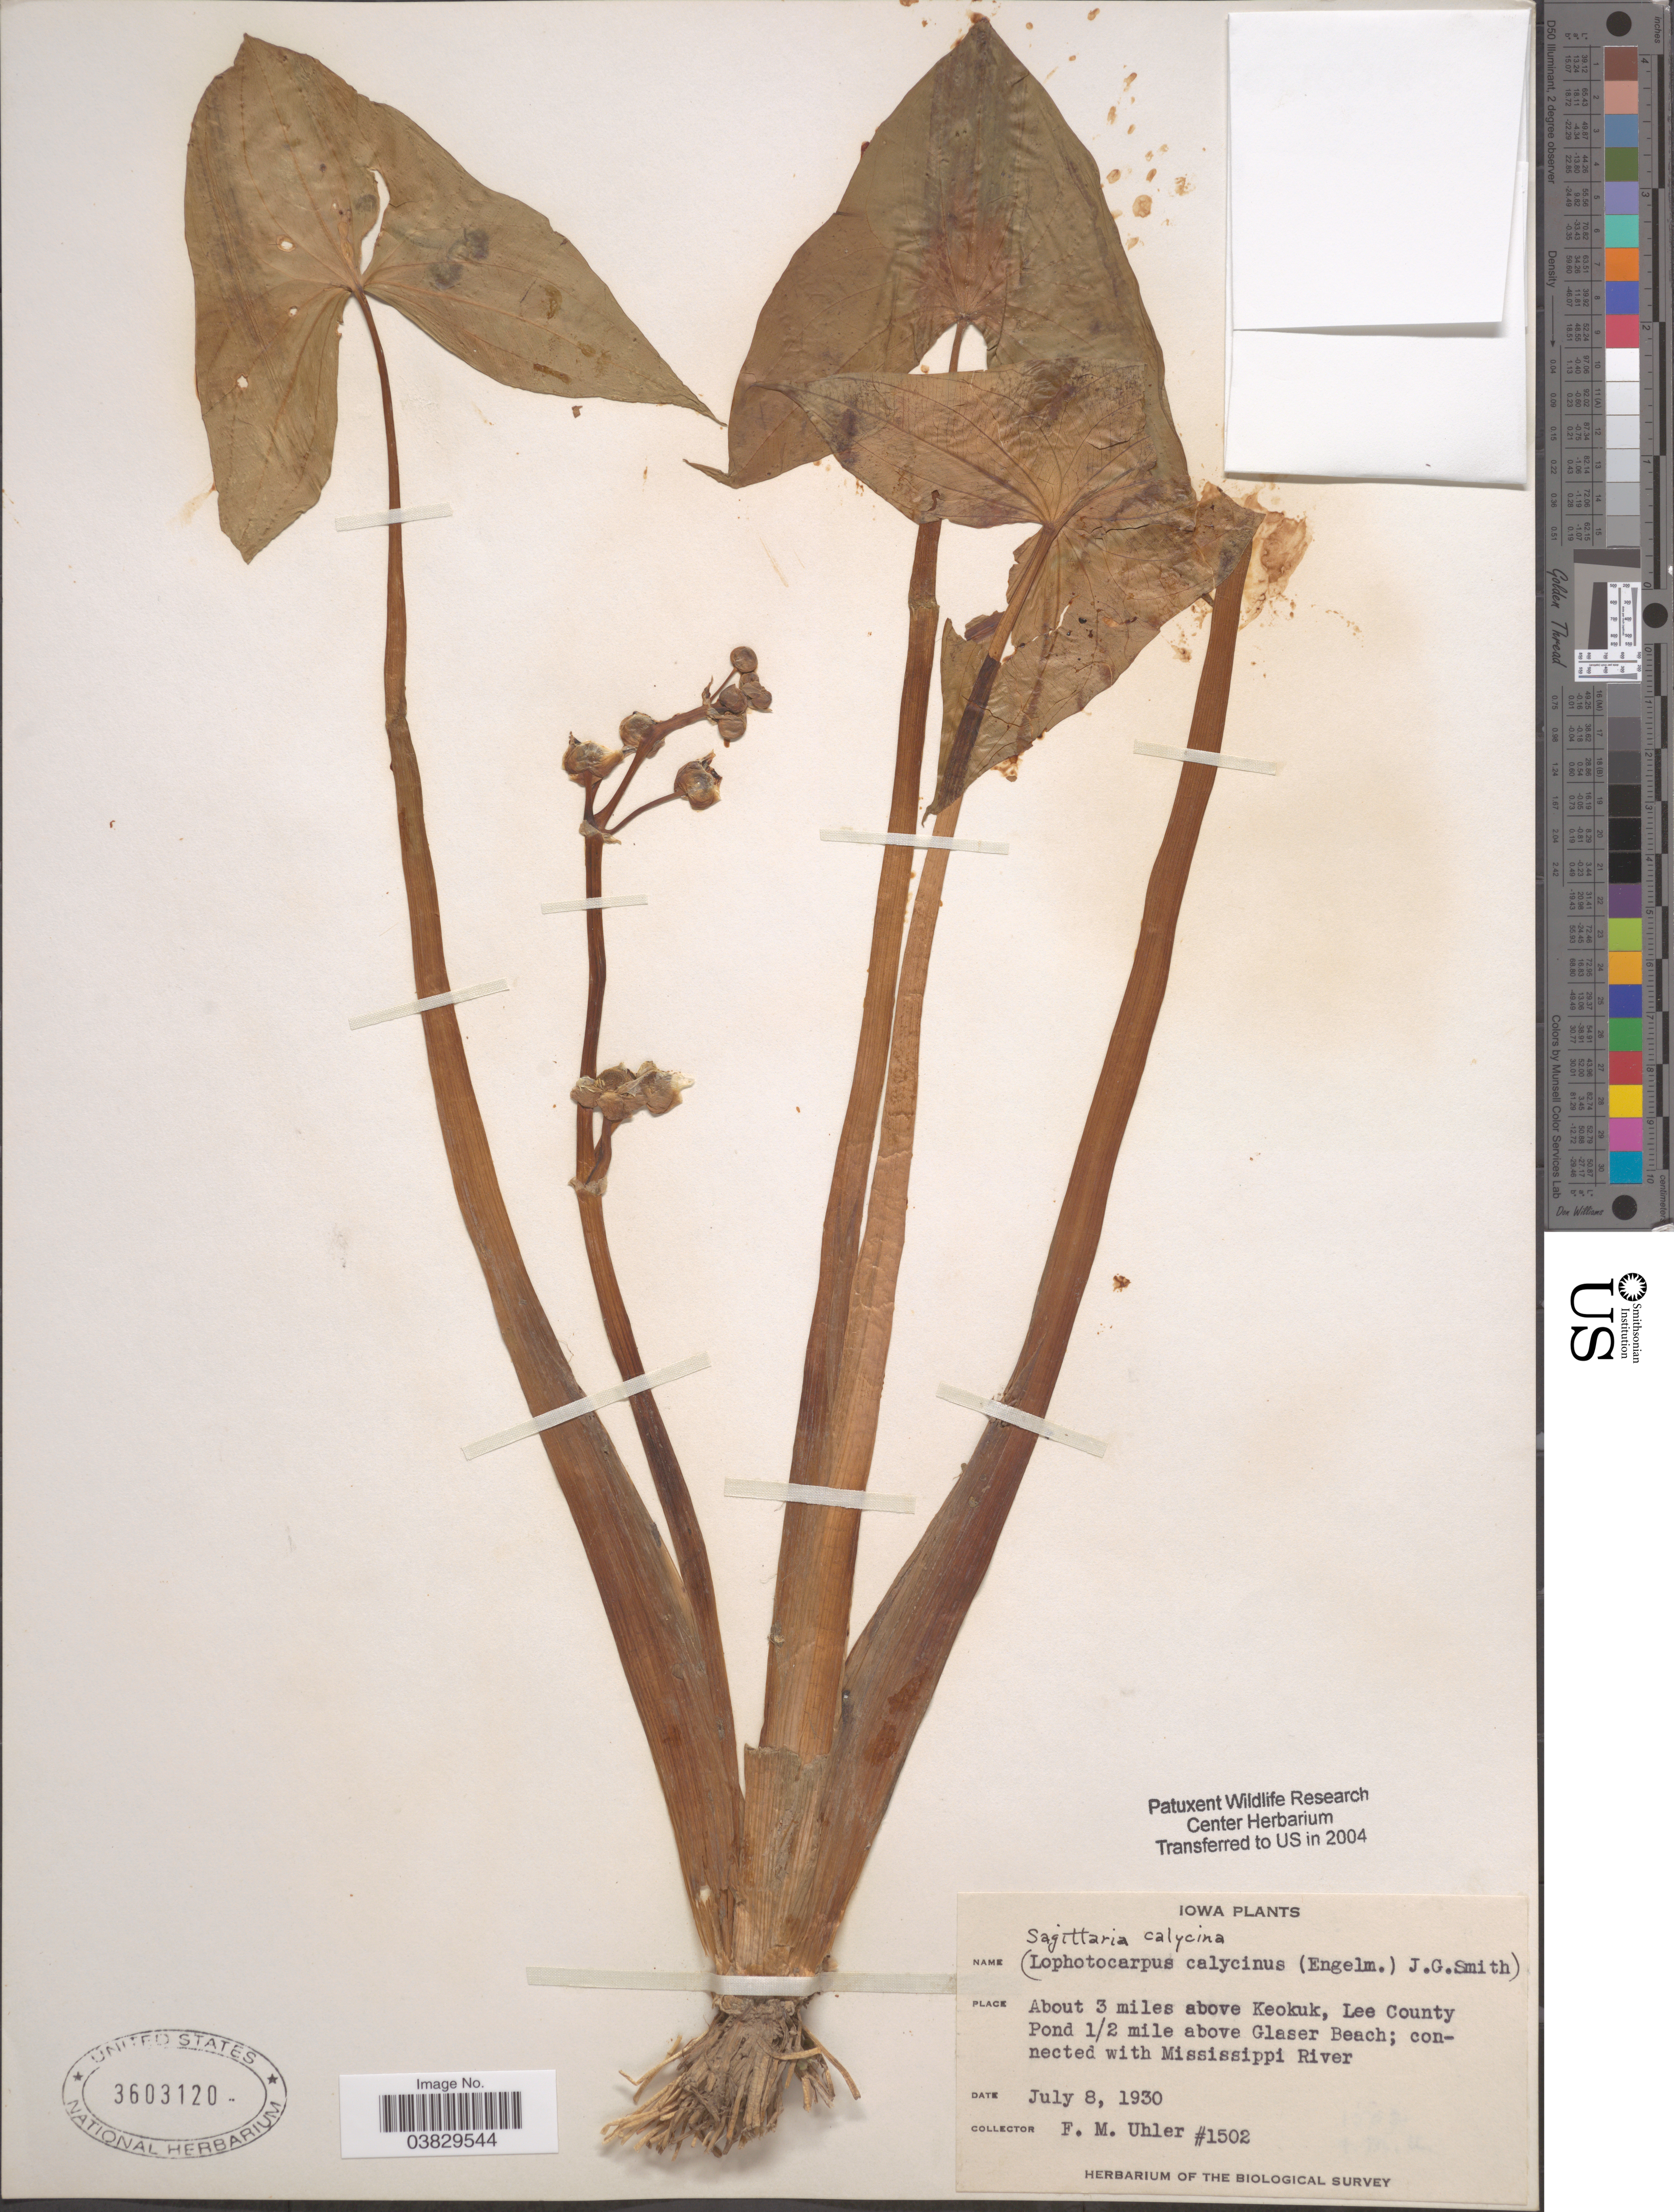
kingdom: Plantae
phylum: Tracheophyta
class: Liliopsida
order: Alismatales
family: Alismataceae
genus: Sagittaria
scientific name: Sagittaria calycina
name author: Engelm.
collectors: F. M. Uhler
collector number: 1502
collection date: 1930-07-08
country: United States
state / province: Iowa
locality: About 3 miles above Keokuk, Lee County Pond ½ mile above Glaser Beach; connected with Mississippi River.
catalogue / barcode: US 3603120